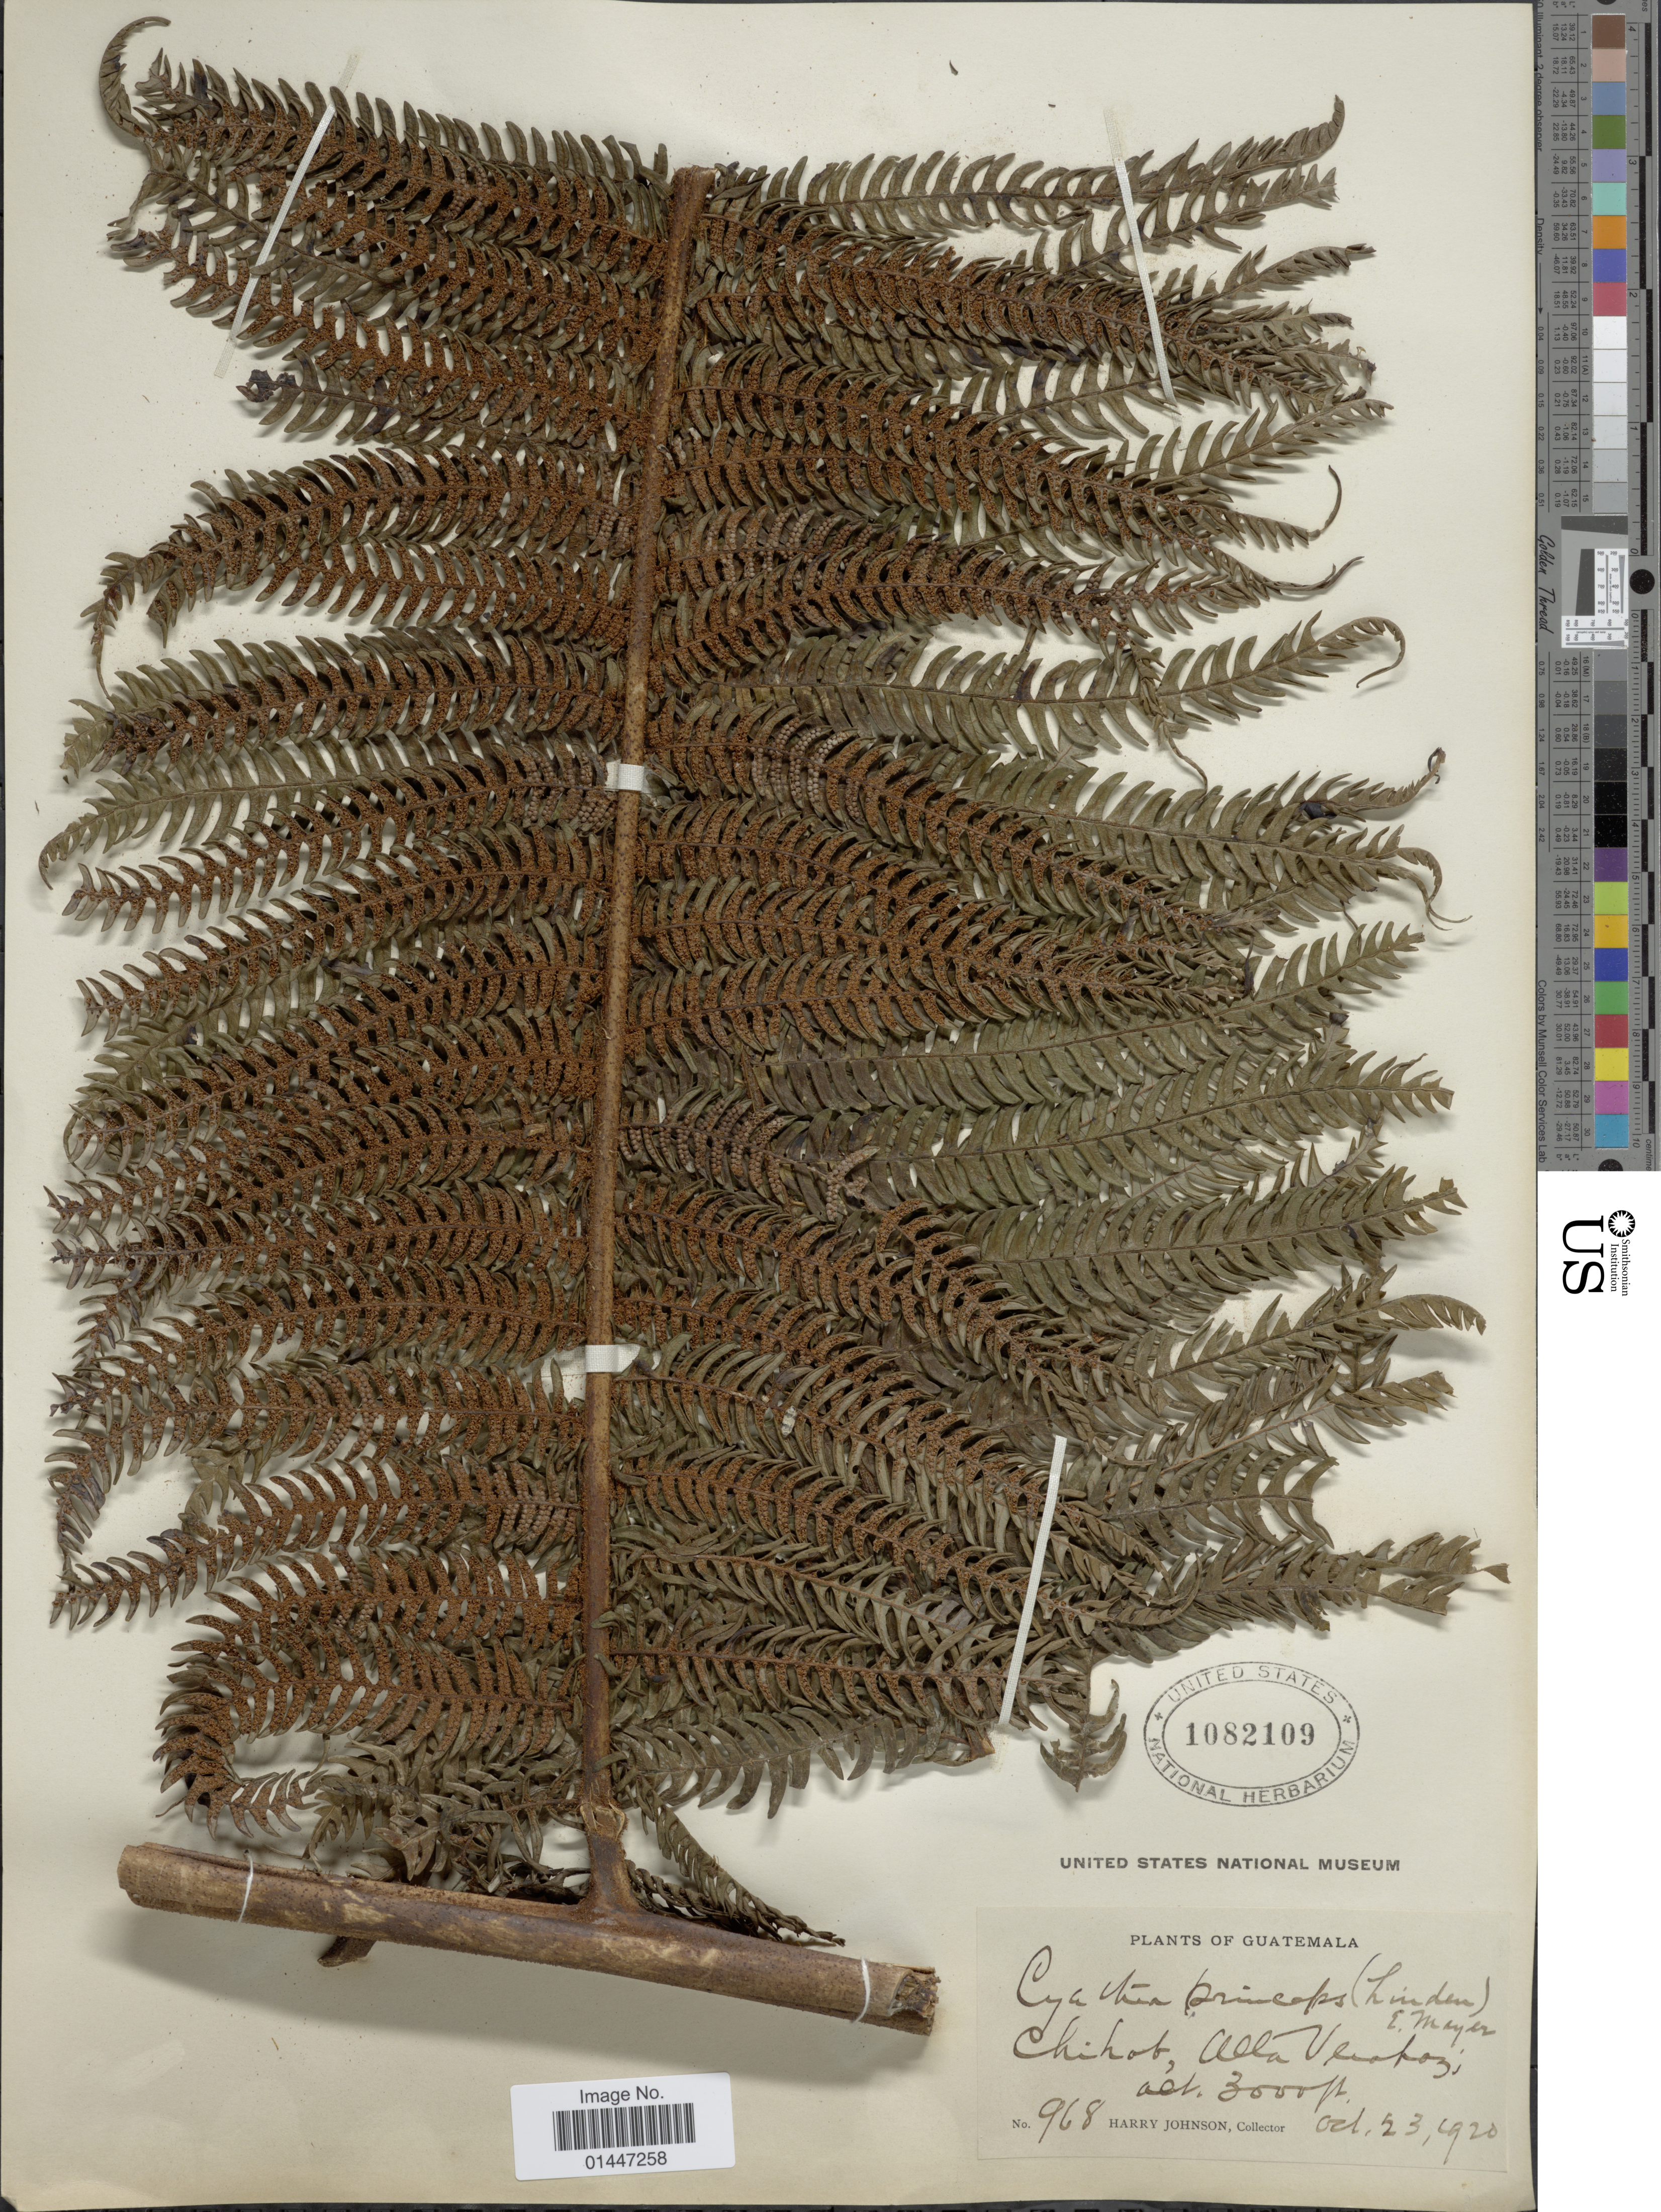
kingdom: Plantae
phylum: Tracheophyta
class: Polypodiopsida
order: Cyatheales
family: Cyatheaceae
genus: Sphaeropteris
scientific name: Sphaeropteris horrida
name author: (Liebm.) R.M. Tryon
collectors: H. Johnson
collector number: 968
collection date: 1920-10-23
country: Guatemala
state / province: Alta Verapaz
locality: Chihob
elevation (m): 914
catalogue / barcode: US 1082109